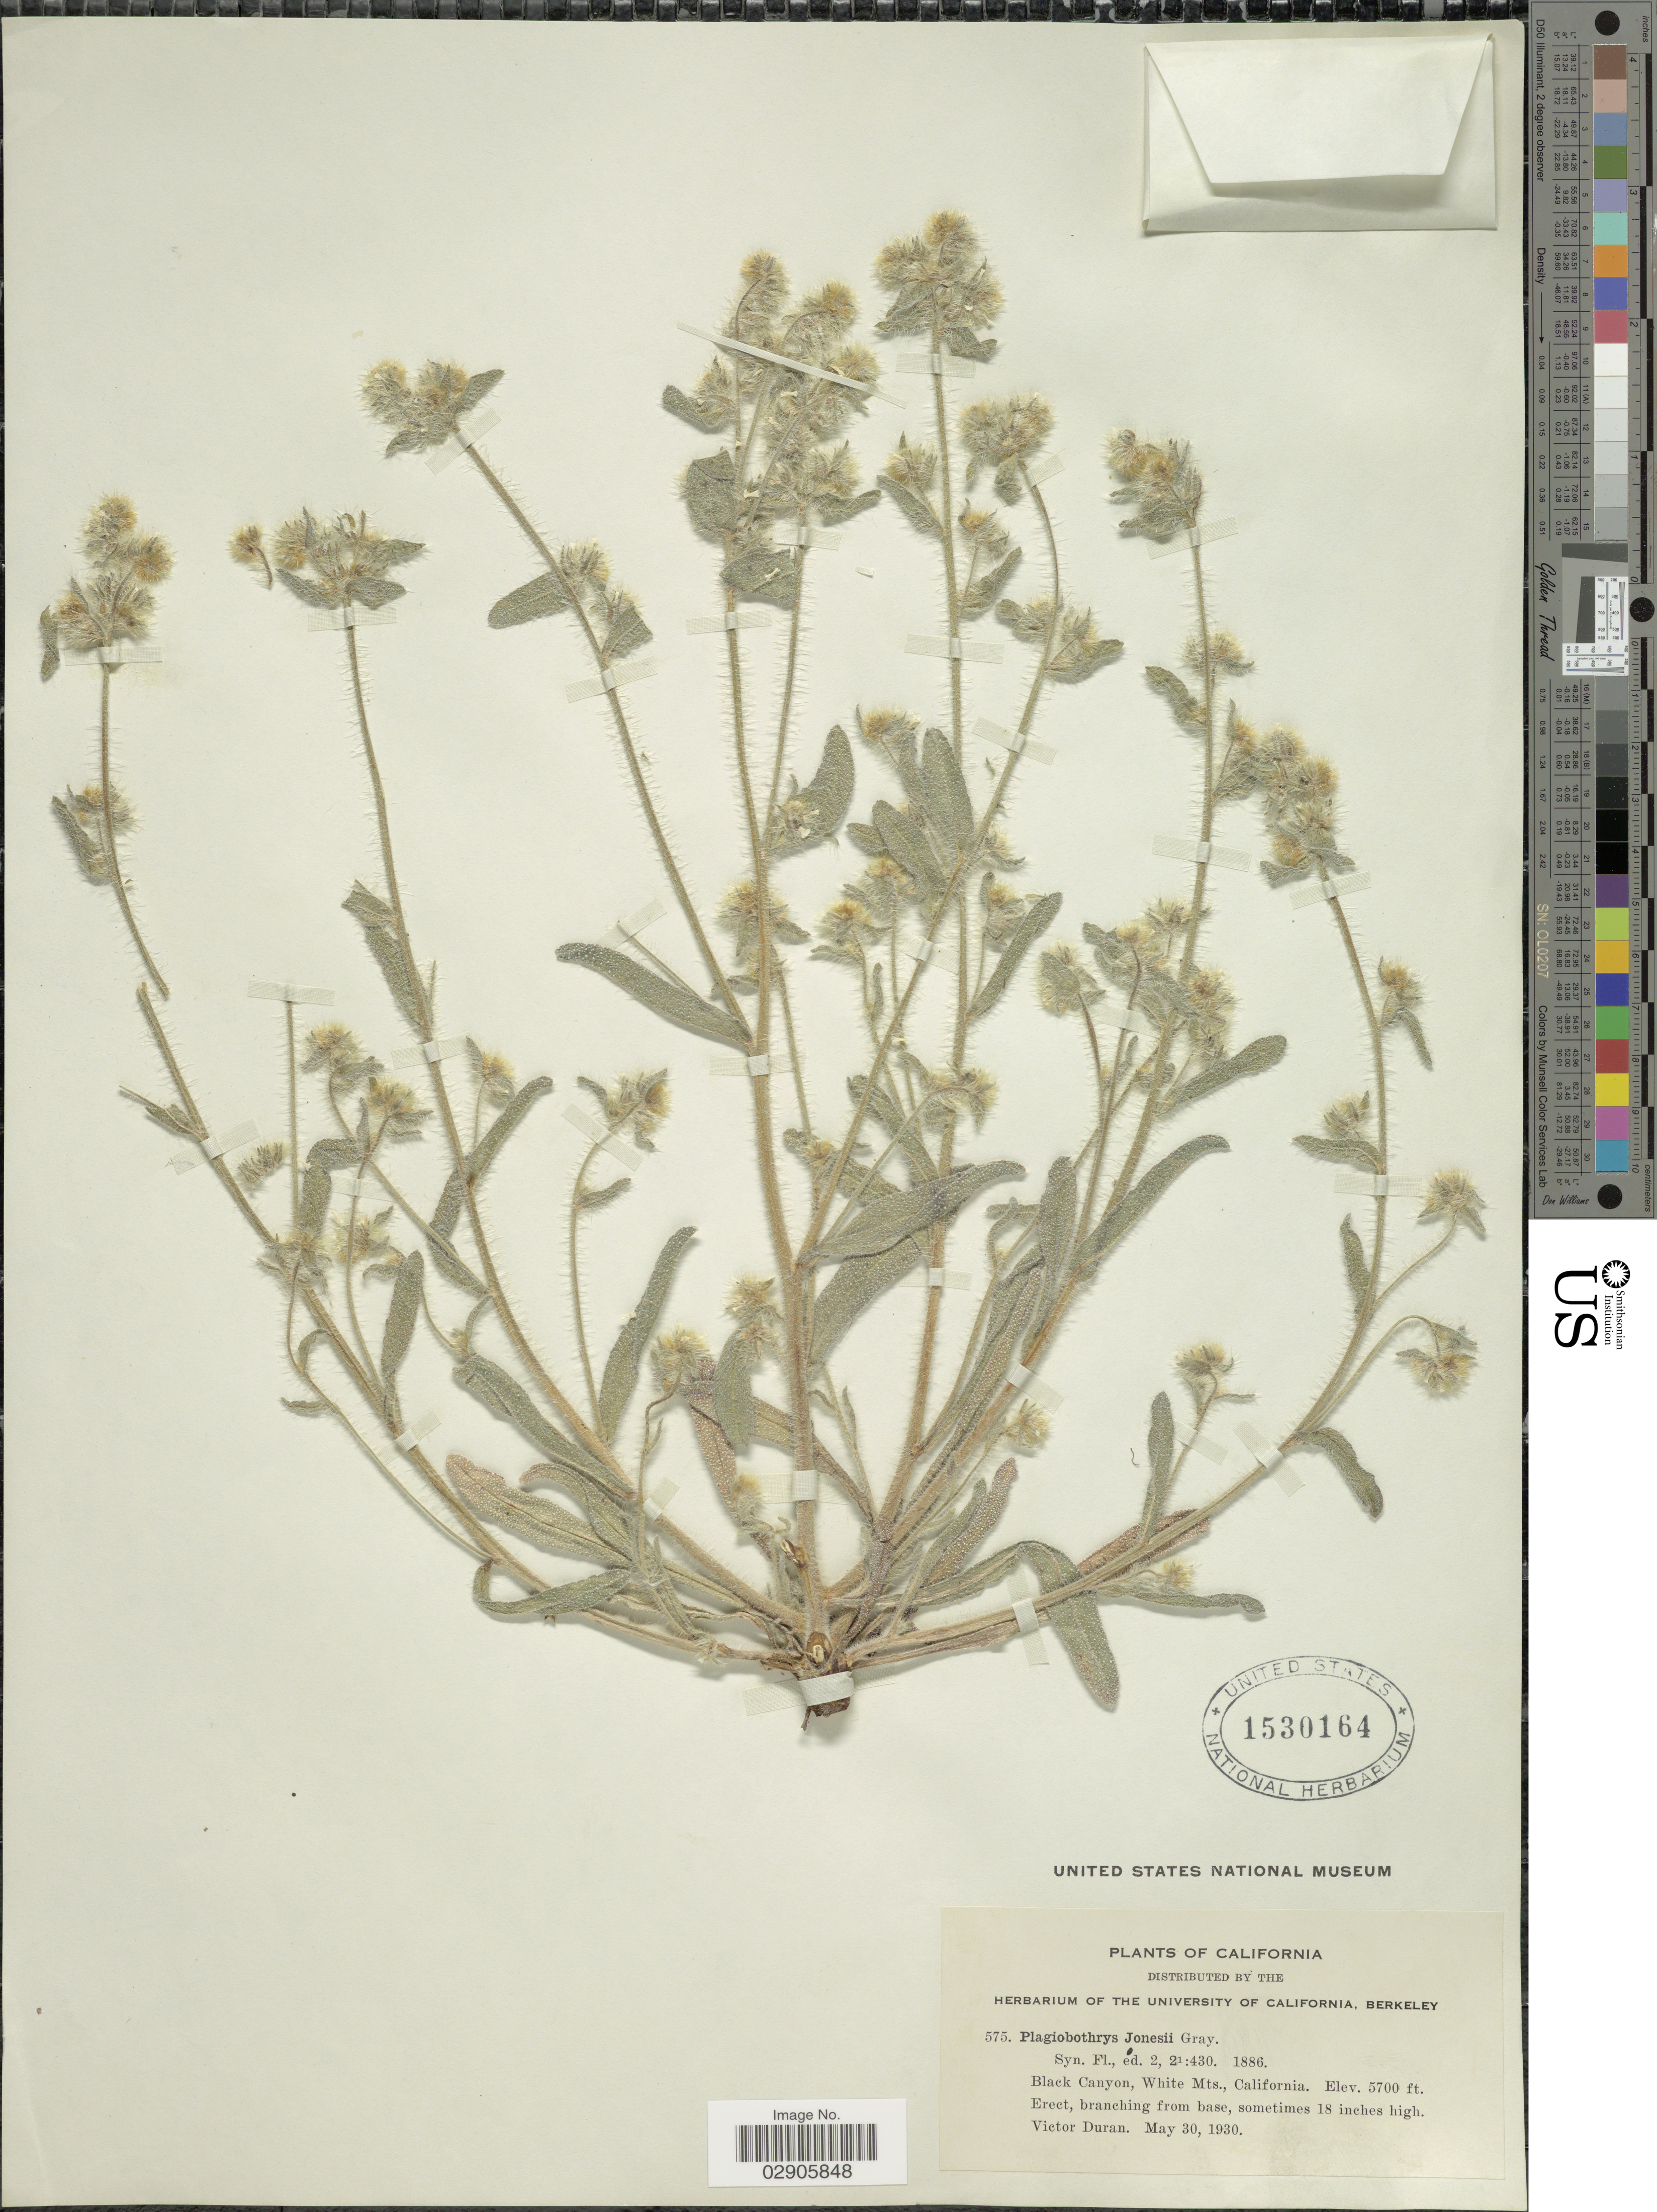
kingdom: Plantae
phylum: Tracheophyta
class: Magnoliopsida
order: Boraginales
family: Boraginaceae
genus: Plagiobothrys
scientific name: Plagiobothrys jonesii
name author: A. Gray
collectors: V. Duran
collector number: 575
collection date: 1930-05-30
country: United States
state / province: California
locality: Black Canyon, White Mts.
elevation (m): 1737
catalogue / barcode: US 1530164